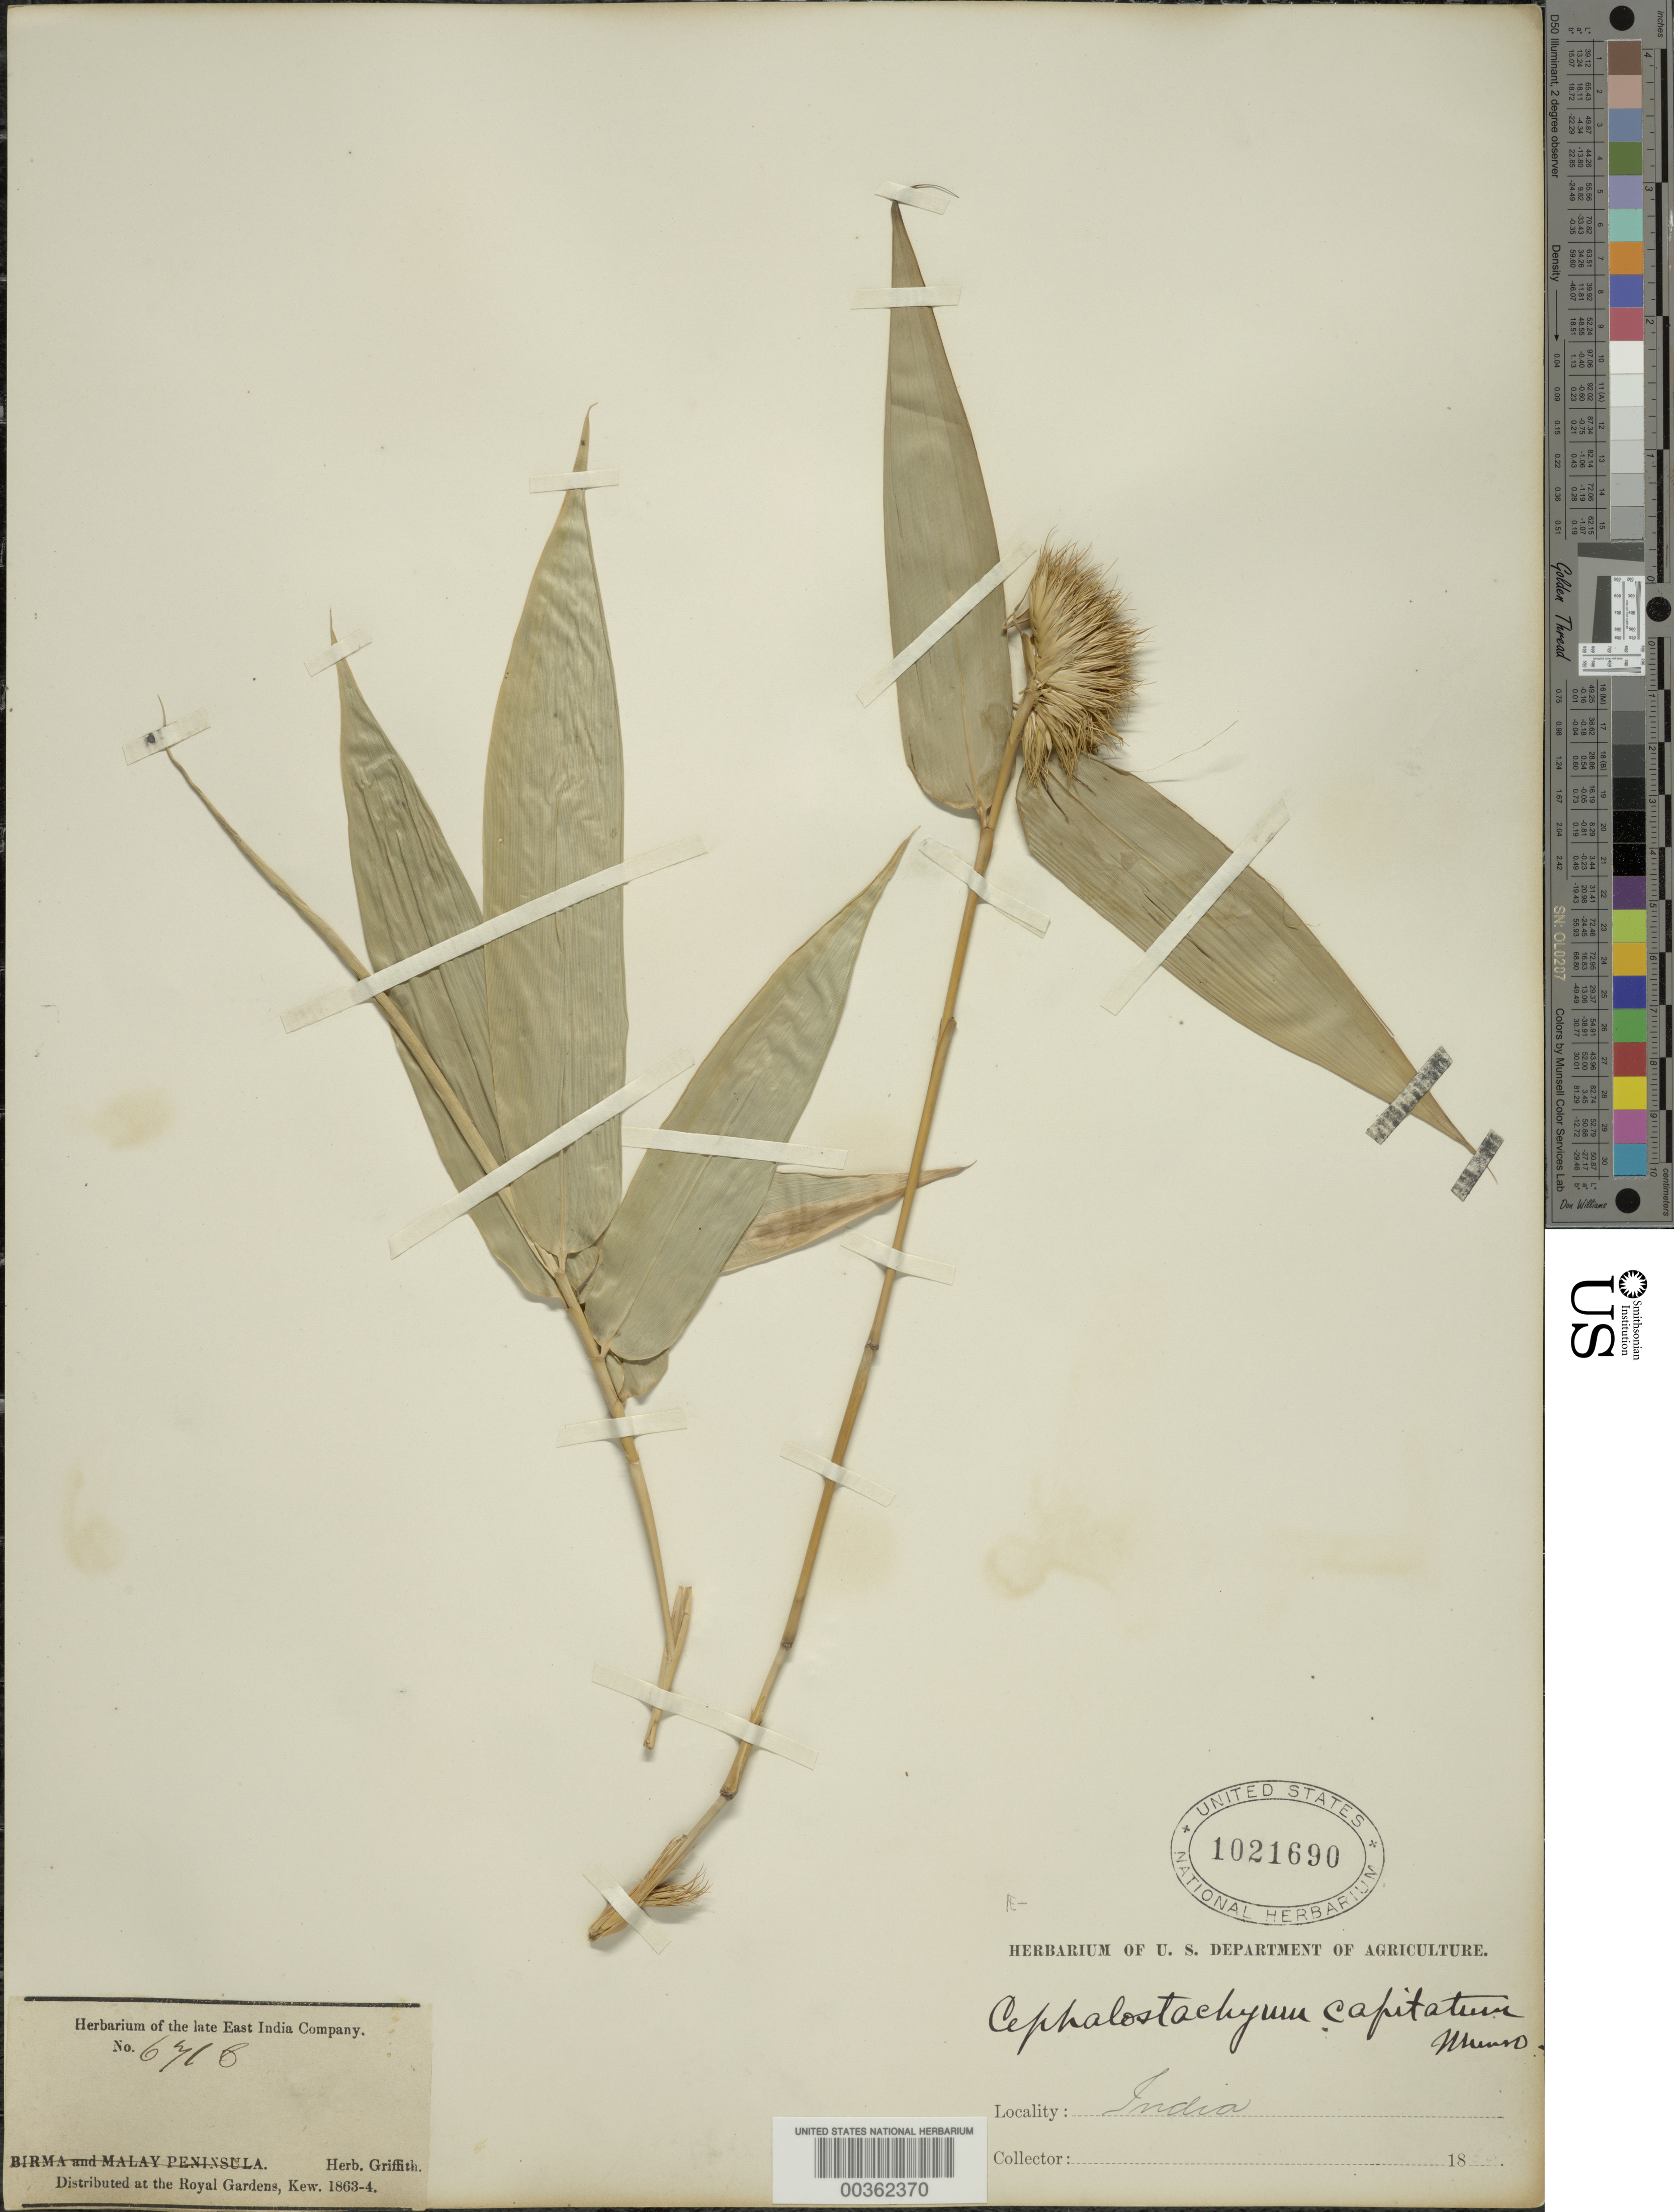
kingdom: Plantae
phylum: Tracheophyta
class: Liliopsida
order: Poales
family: Poaceae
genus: Cephalostachyum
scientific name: Cephalostachyum capitatum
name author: Munro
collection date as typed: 18--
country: India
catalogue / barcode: US 1021690